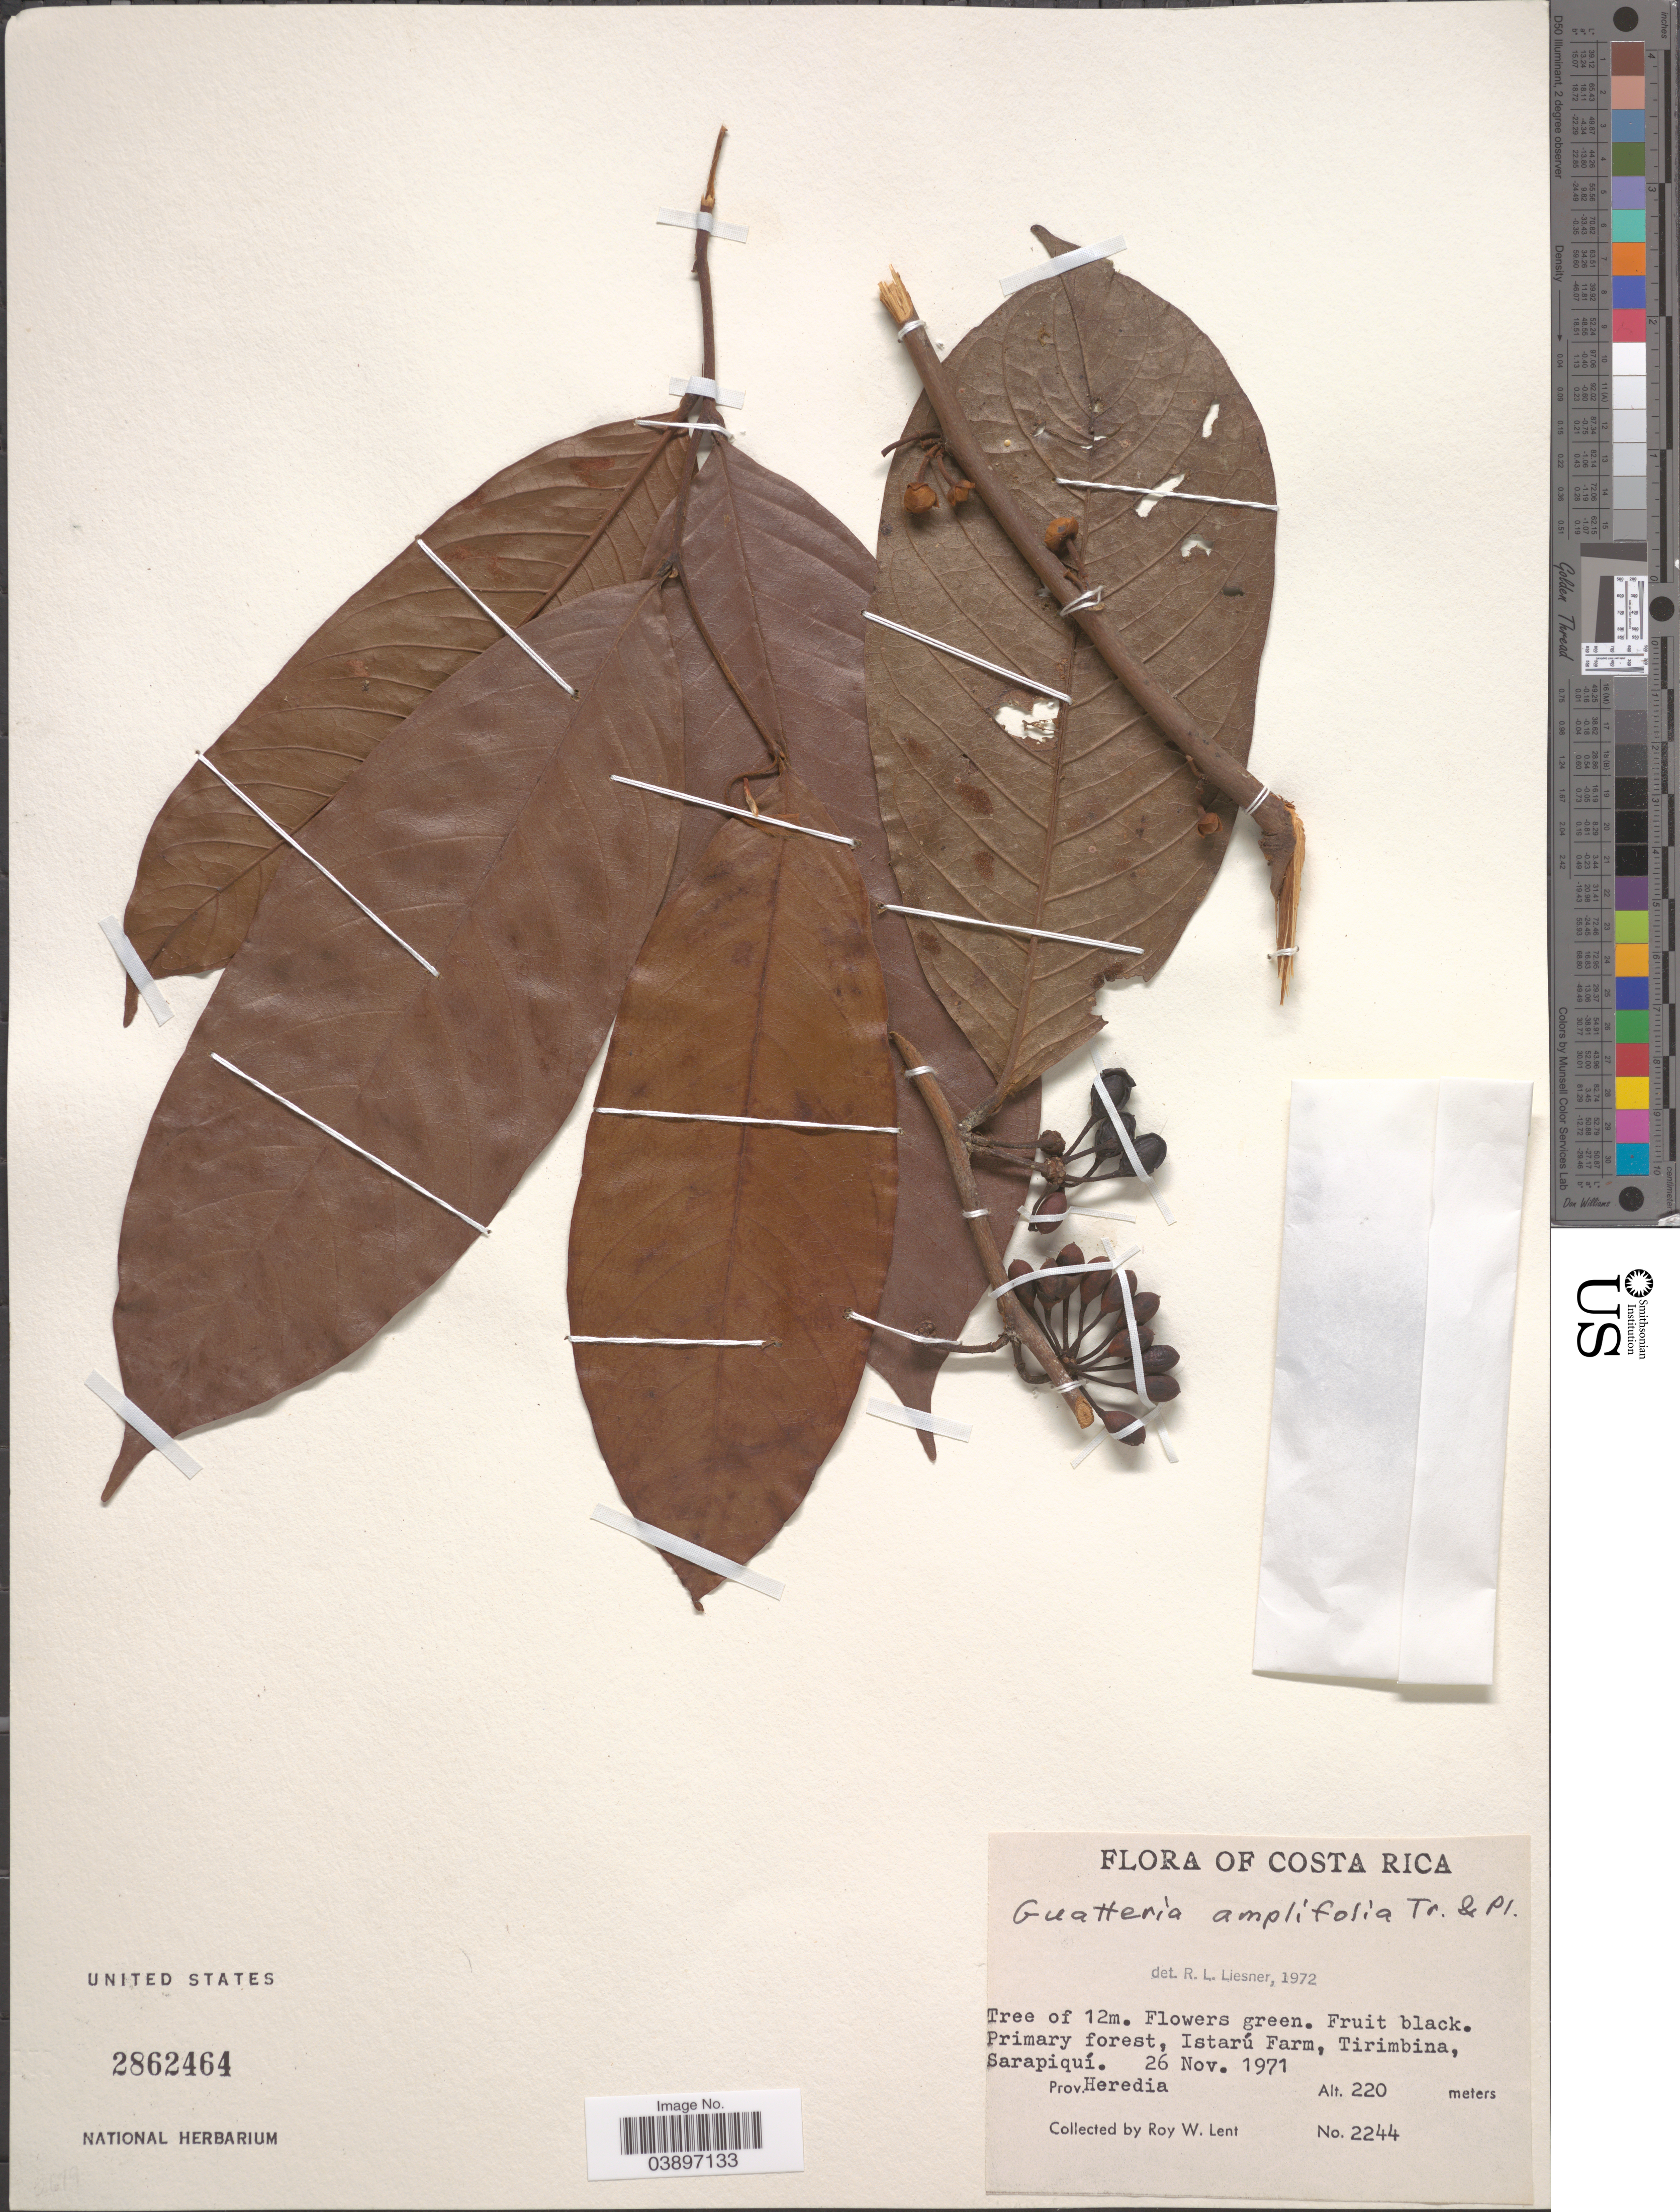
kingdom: Plantae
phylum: Tracheophyta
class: Magnoliopsida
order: Magnoliales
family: Annonaceae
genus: Guatteria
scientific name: Guatteria amplifolia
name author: Triana & Planch.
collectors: R. W. Lent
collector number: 2244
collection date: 1971-11-26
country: Costa Rica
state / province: Heredia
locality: Istarú Farm, Tirimbina, Sarapiquí.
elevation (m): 220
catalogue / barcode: US 2862464